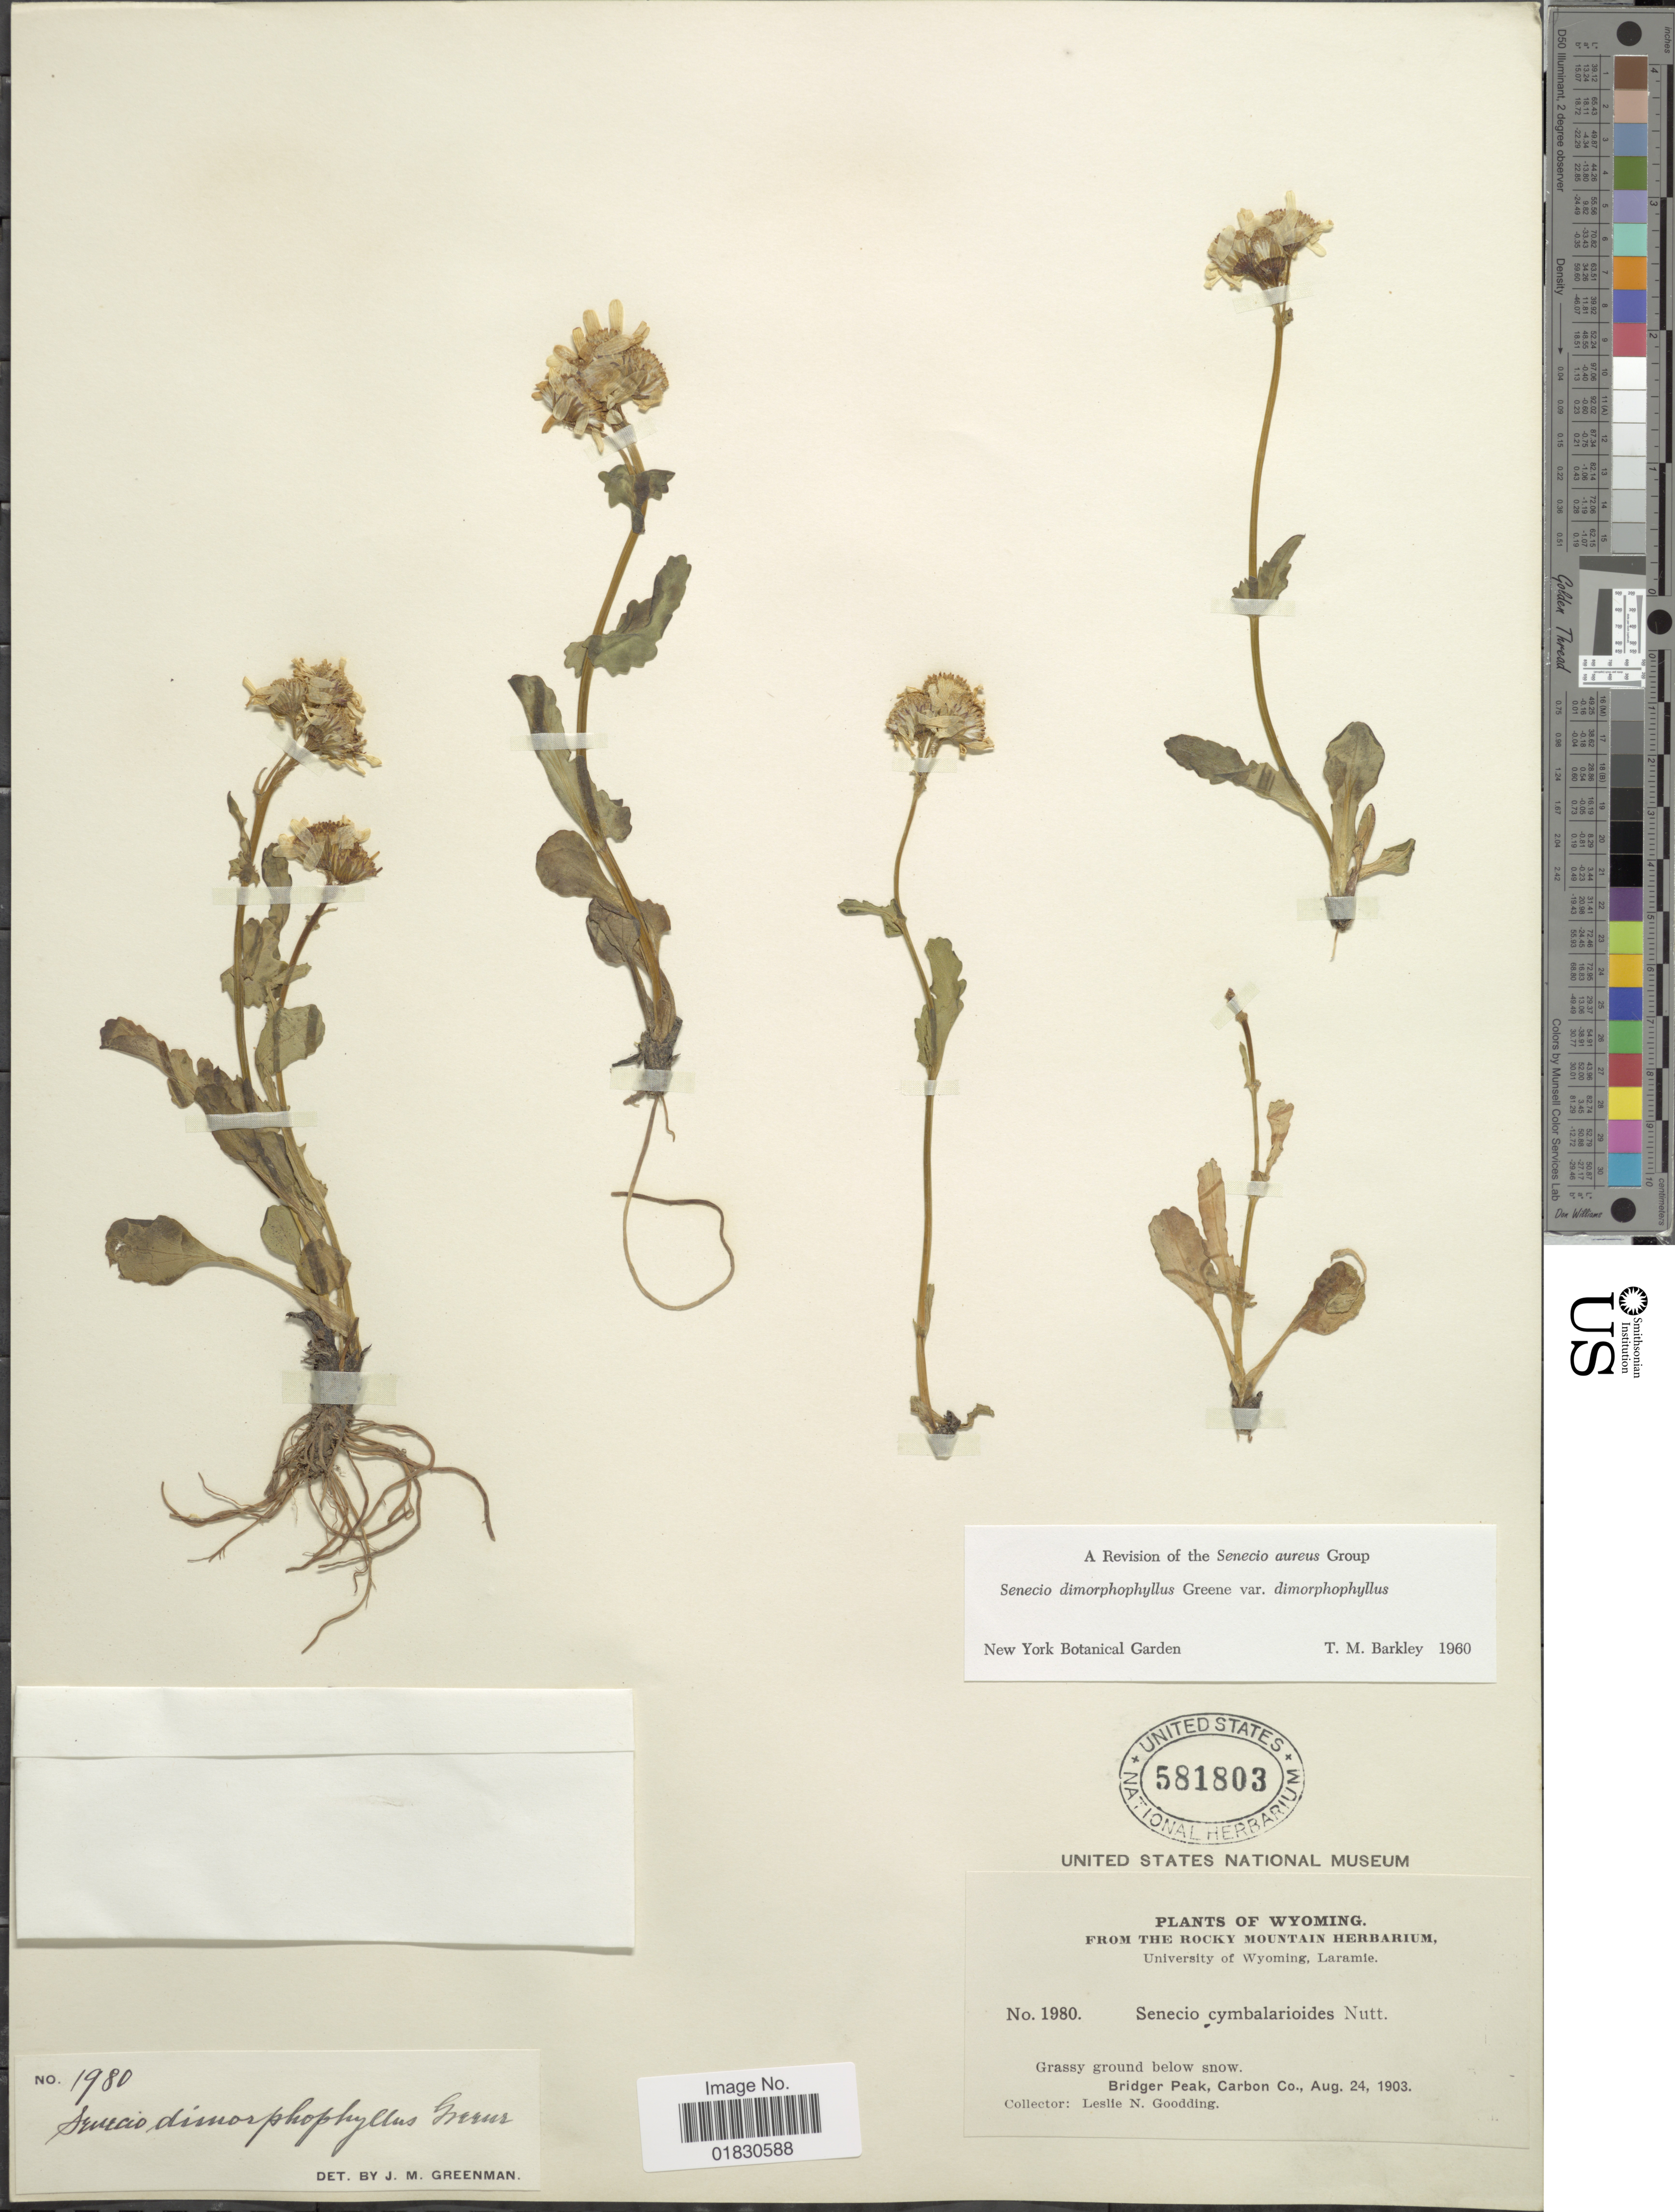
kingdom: Plantae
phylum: Tracheophyta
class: Magnoliopsida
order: Asterales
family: Asteraceae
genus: Packera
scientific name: Packera dimorphophylla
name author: (Greene) W.A. Weber & Á. Löve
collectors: L. N. Goodding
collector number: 1980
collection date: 1903-08-24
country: United States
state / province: Wyoming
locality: Bridger Peak, Carbon Co.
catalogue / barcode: US 581803